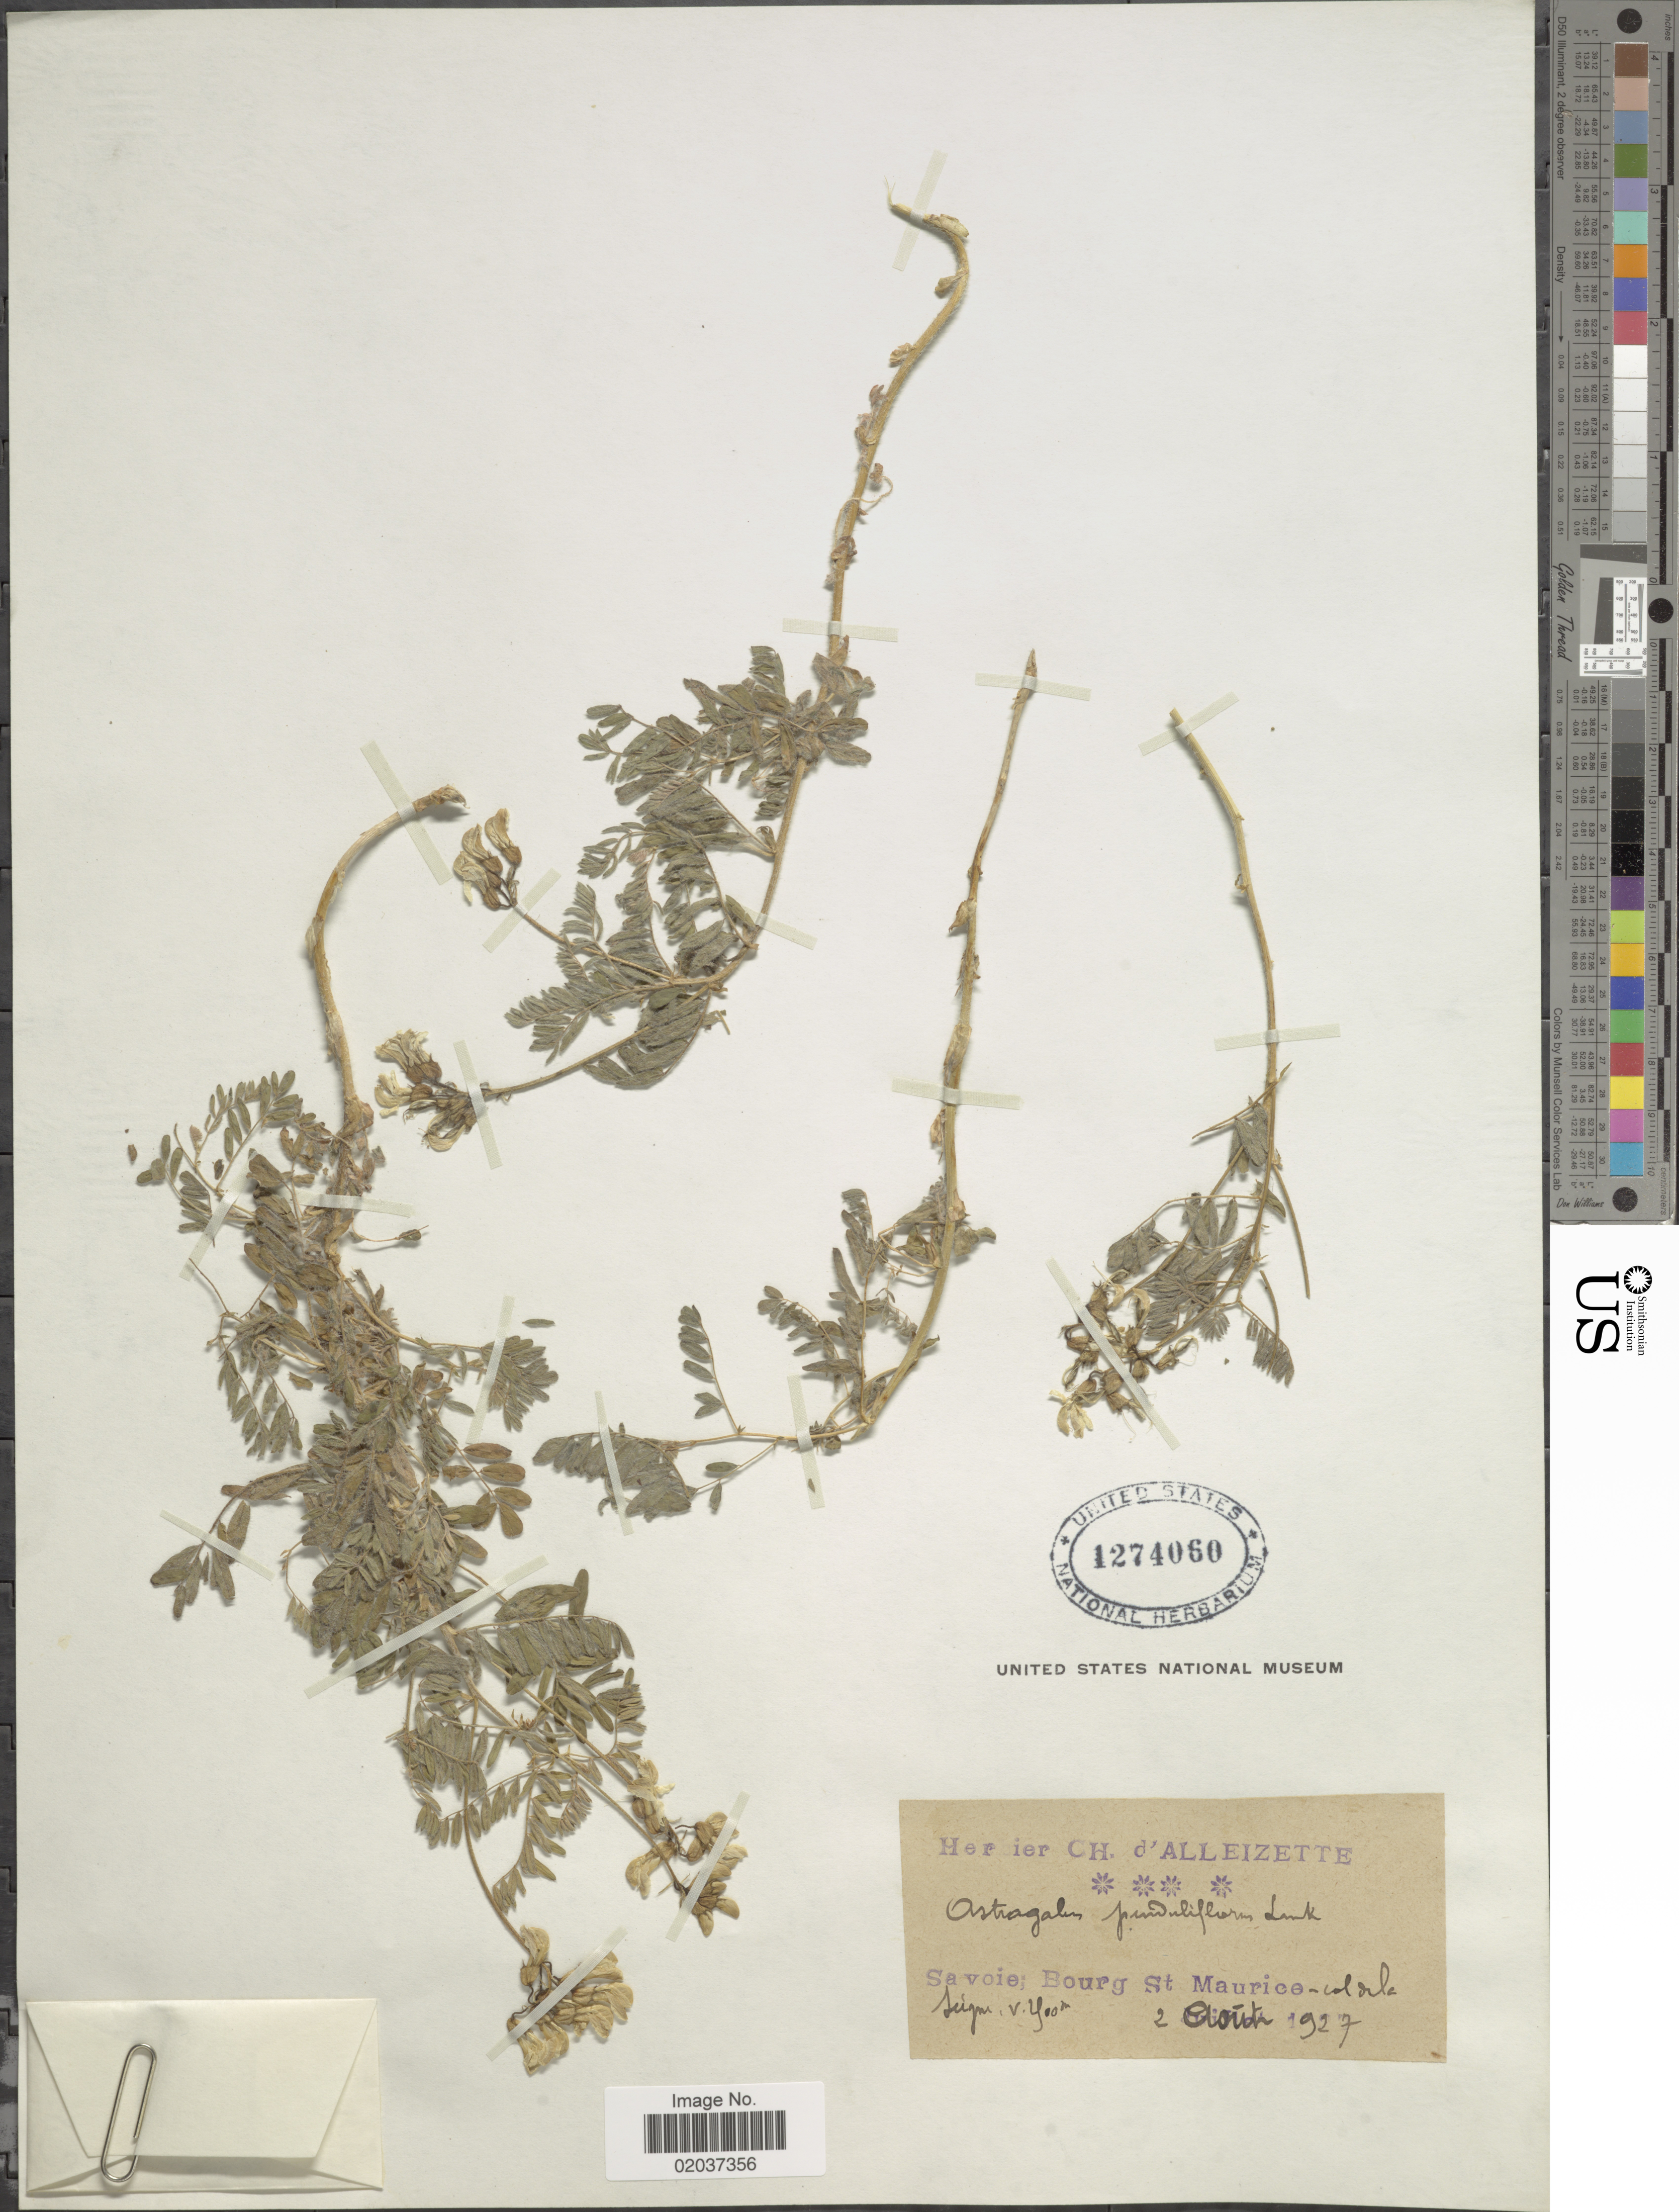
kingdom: Plantae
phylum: Tracheophyta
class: Magnoliopsida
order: Fabales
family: Fabaceae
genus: Astragalus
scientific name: Astragalus penduliflorus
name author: Lam.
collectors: D'alleizette, CH.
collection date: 1927-08-02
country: France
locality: Savoie: Bourg St Maurice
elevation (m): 400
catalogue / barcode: US 1274060